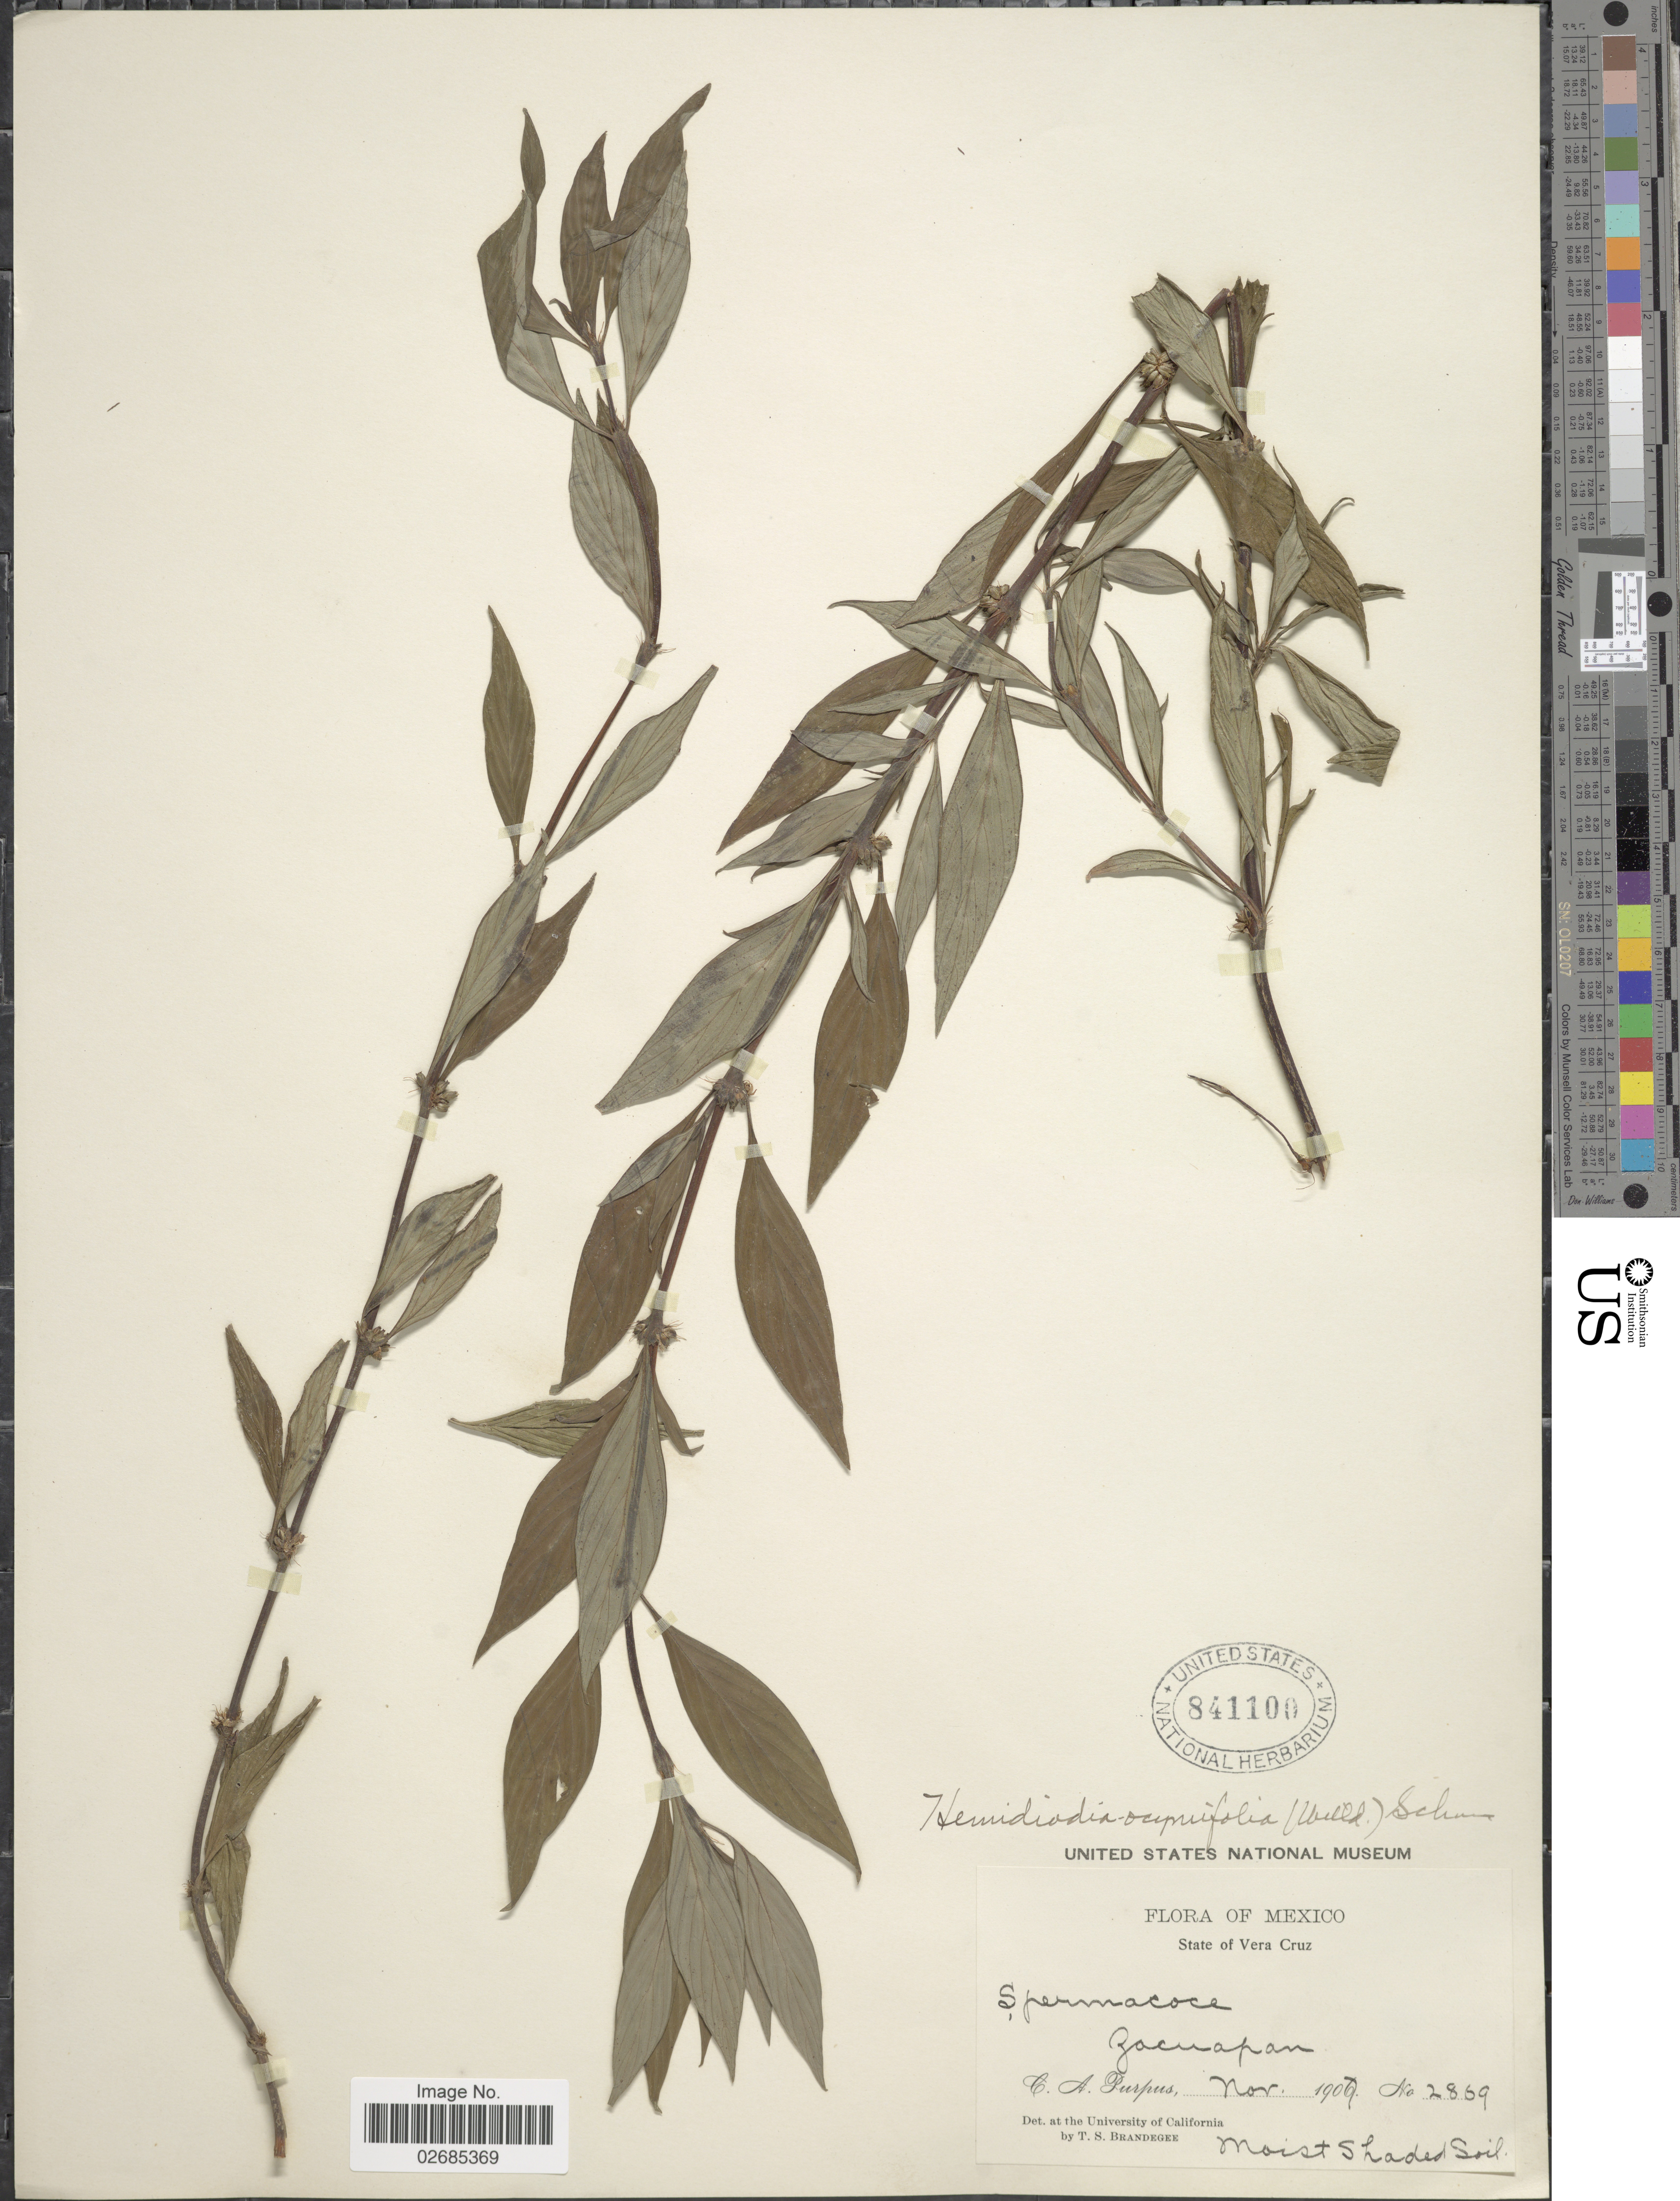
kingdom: Plantae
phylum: Tracheophyta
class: Magnoliopsida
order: Gentianales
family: Rubiaceae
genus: Hemidiodia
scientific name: Hemidiodia ocimifolia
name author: (Willd.) K. Schum.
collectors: C. A. Purpus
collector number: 2869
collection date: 1907-11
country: Mexico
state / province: Veracruz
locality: Zacuapan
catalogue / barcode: US 841100